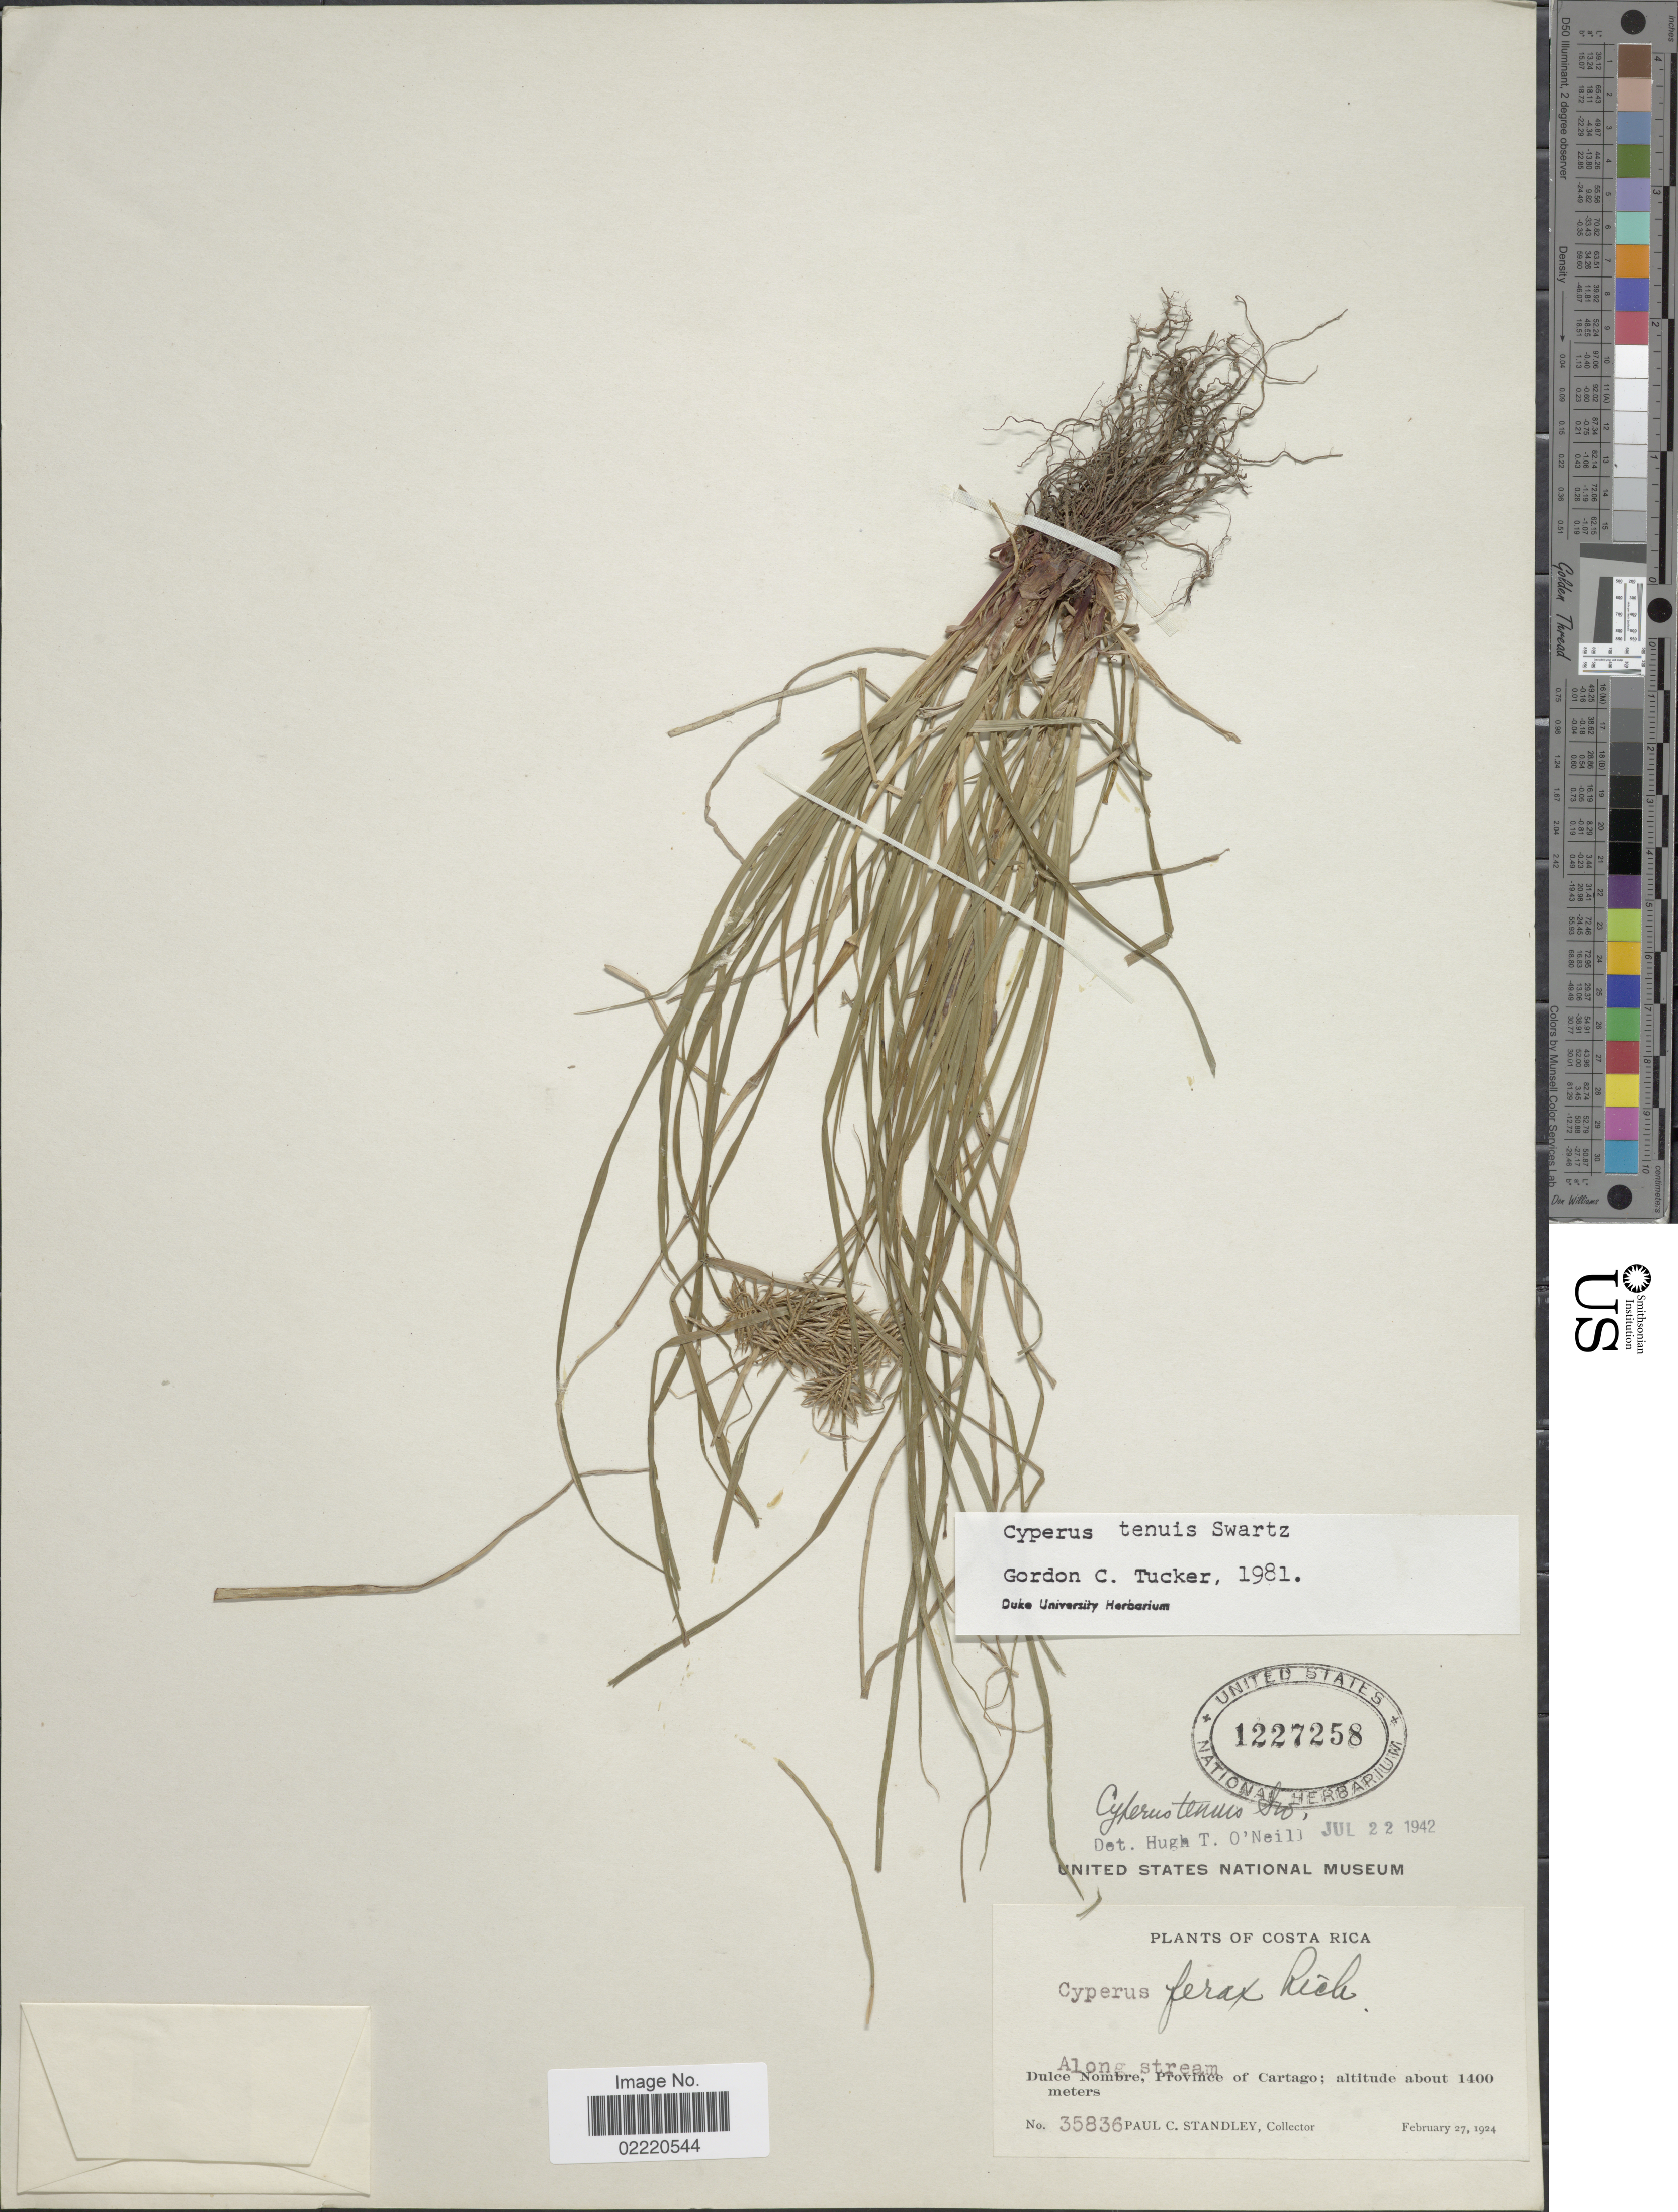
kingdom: Plantae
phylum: Tracheophyta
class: Liliopsida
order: Poales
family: Cyperaceae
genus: Cyperus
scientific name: Cyperus tenuis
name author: Sw.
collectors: P. C. Standley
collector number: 35836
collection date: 1924-02-27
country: Costa Rica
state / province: Cartago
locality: Along stream, Dulce Nombre.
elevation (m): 1400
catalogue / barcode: US 1227258